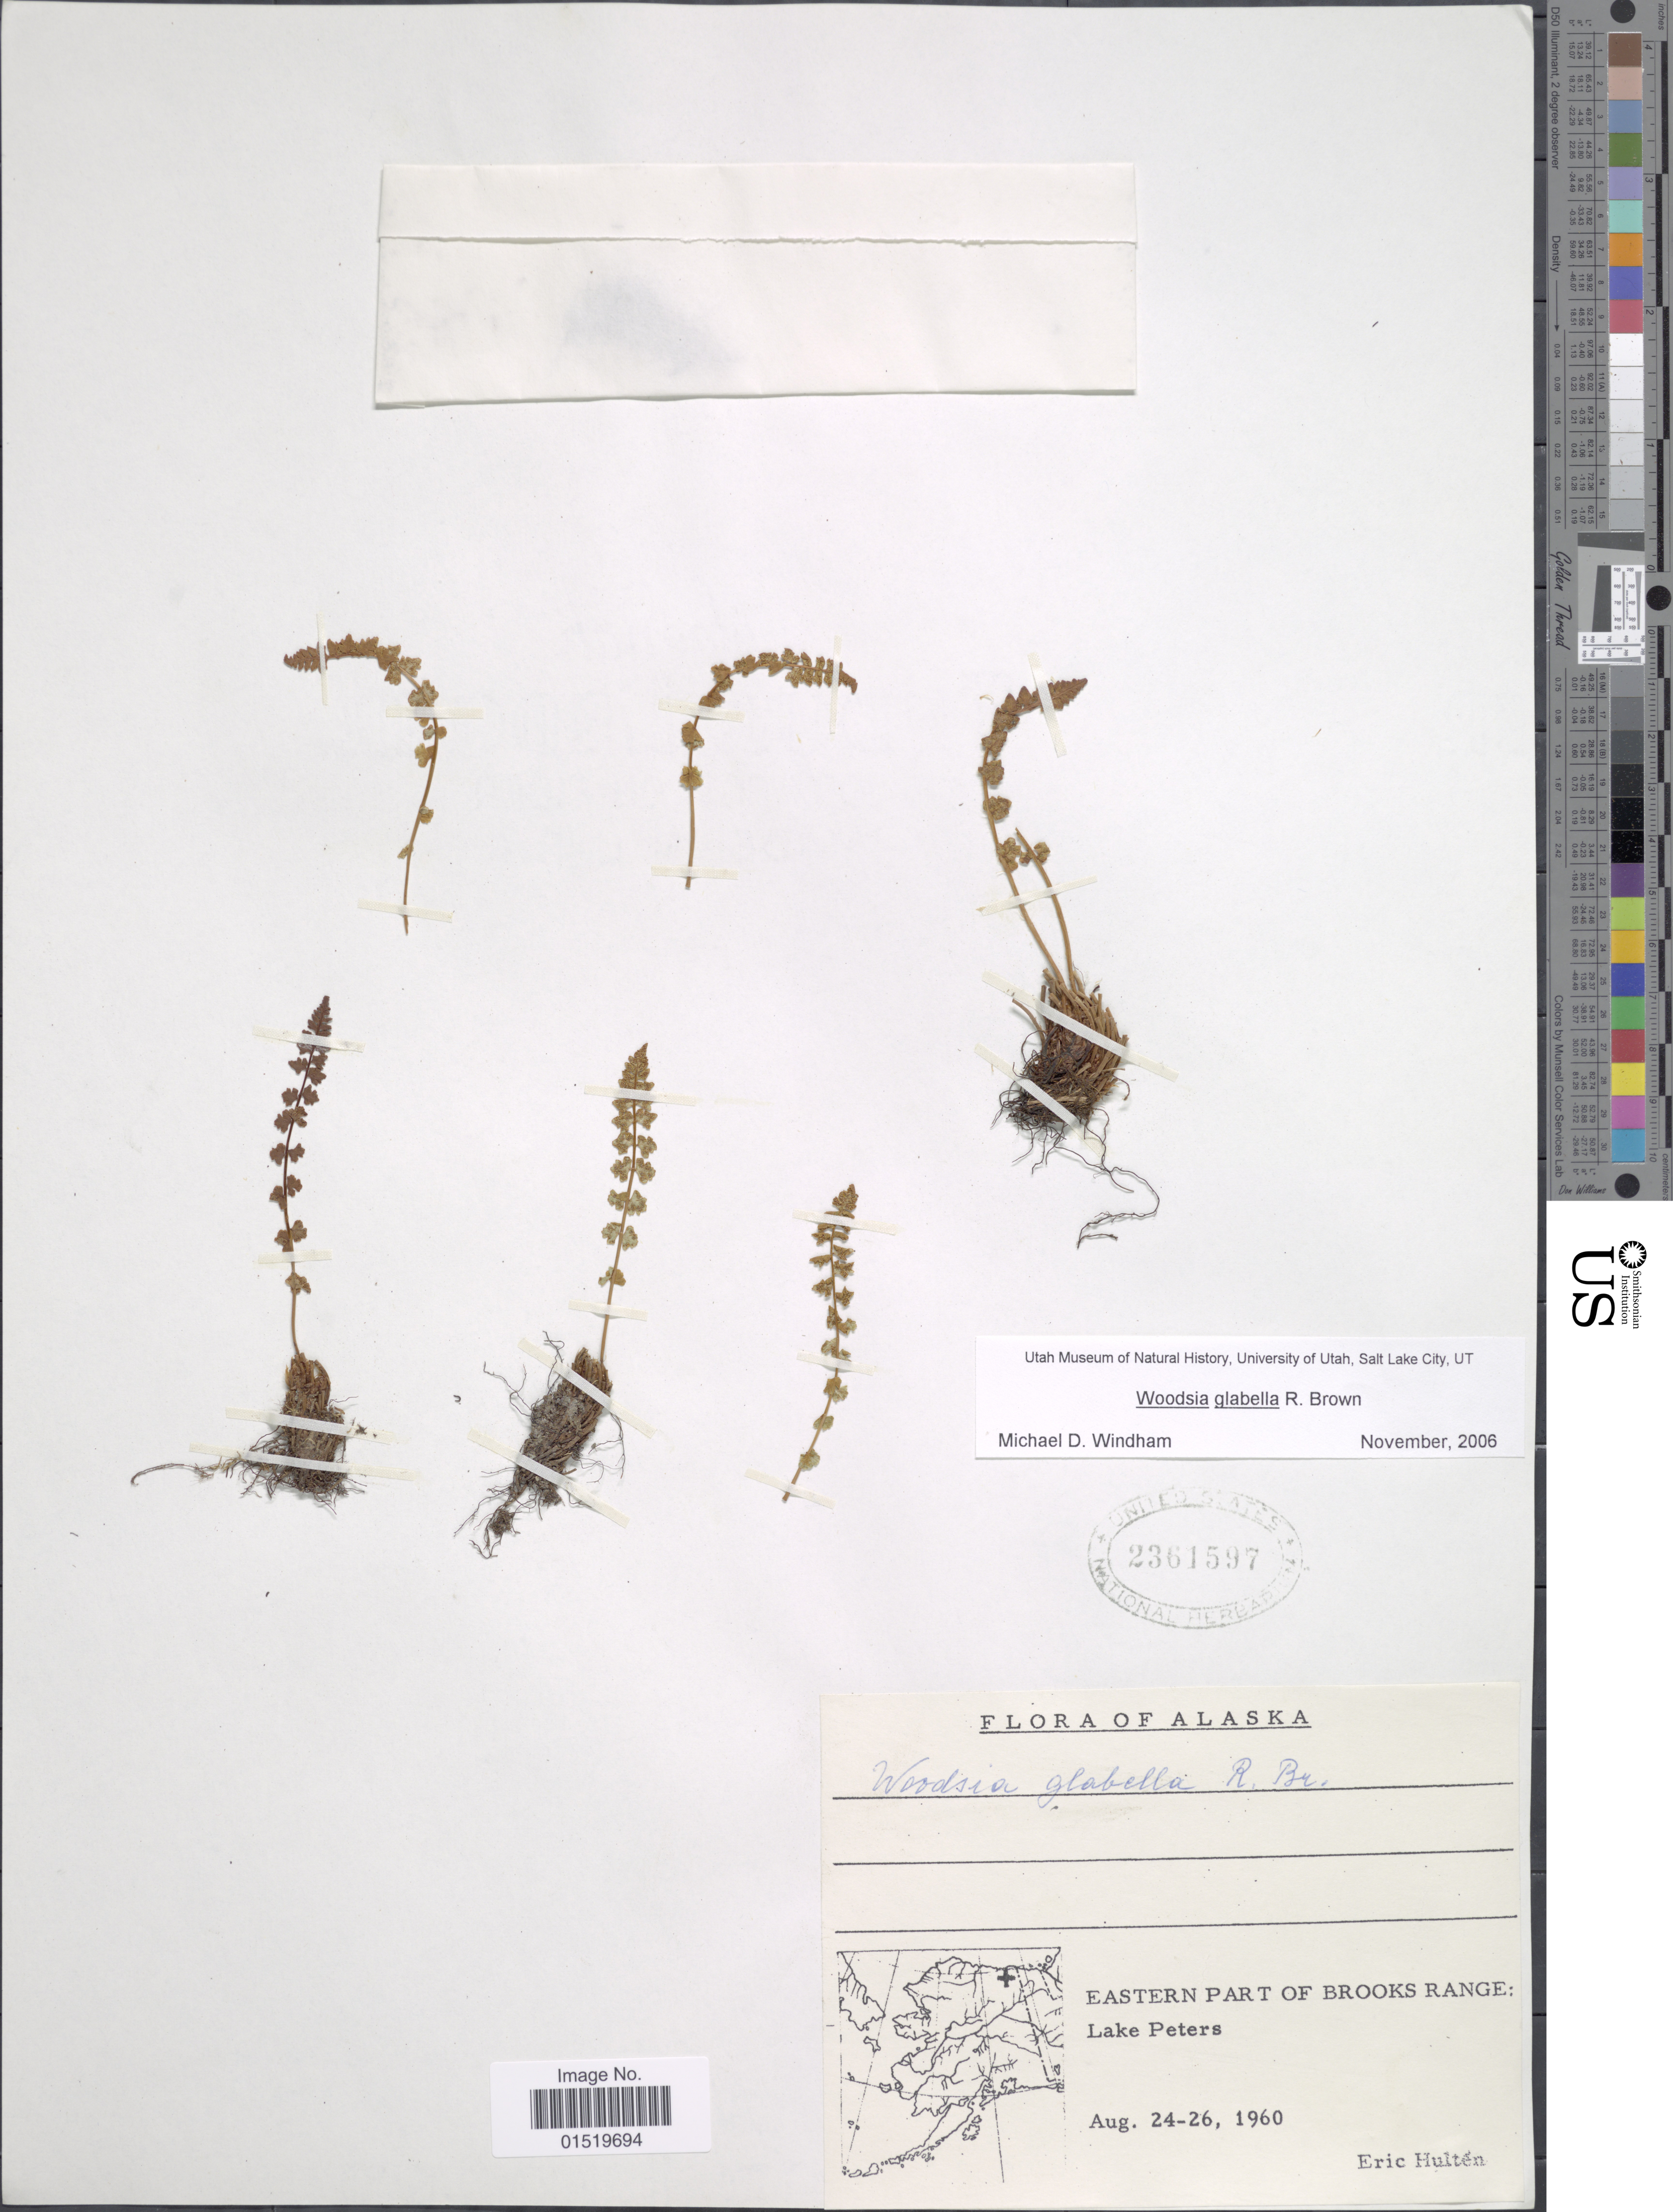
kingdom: Plantae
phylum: Tracheophyta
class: Polypodiopsida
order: Polypodiales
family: Woodsiaceae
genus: Woodsia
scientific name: Woodsia glabella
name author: R. Br.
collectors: E. G. Hultén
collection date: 1960-08-24/1960-08-26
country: United States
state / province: Alaska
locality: Eastern part of Brooks Range: Lake Peters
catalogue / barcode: US 2361597